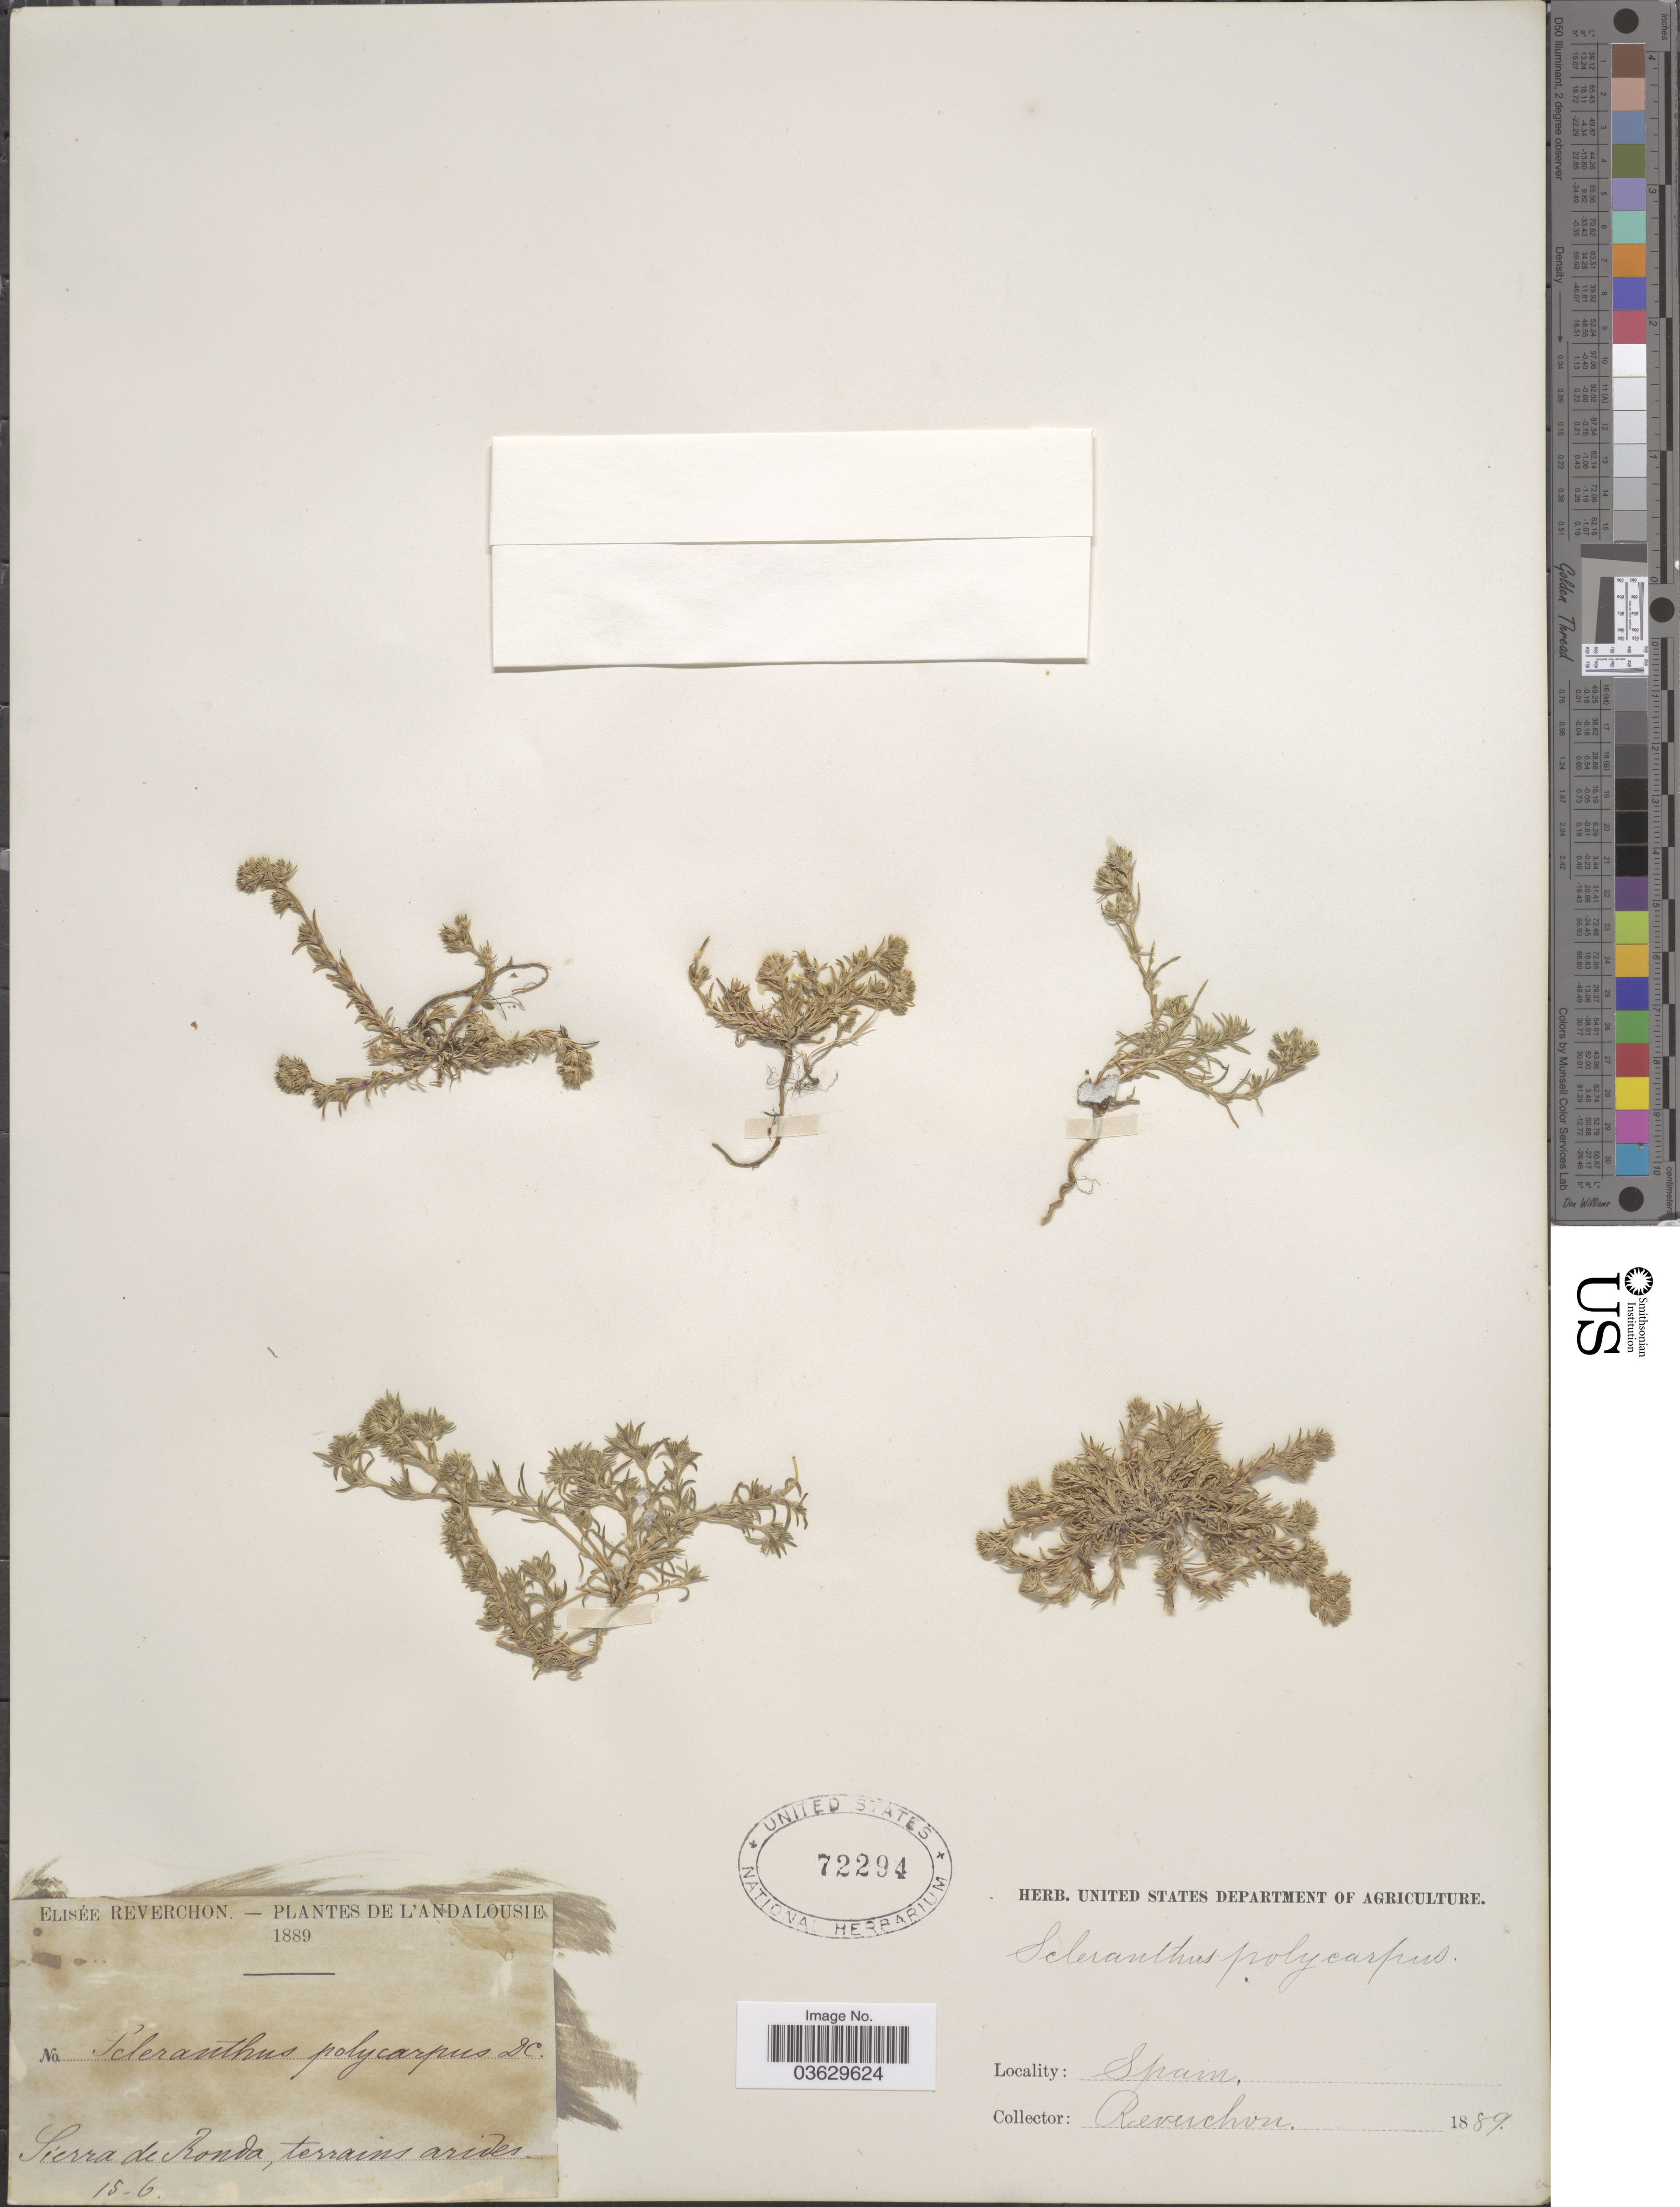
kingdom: Plantae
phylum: Tracheophyta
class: Magnoliopsida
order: Caryophyllales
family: Caryophyllaceae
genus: Scleranthus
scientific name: Scleranthus polycarpos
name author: L.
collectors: E. Reverchon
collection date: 1889-06-15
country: Spain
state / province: Andalucía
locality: L'Andalousie. Sierra de Ronda, terrains arides.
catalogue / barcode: US 72294